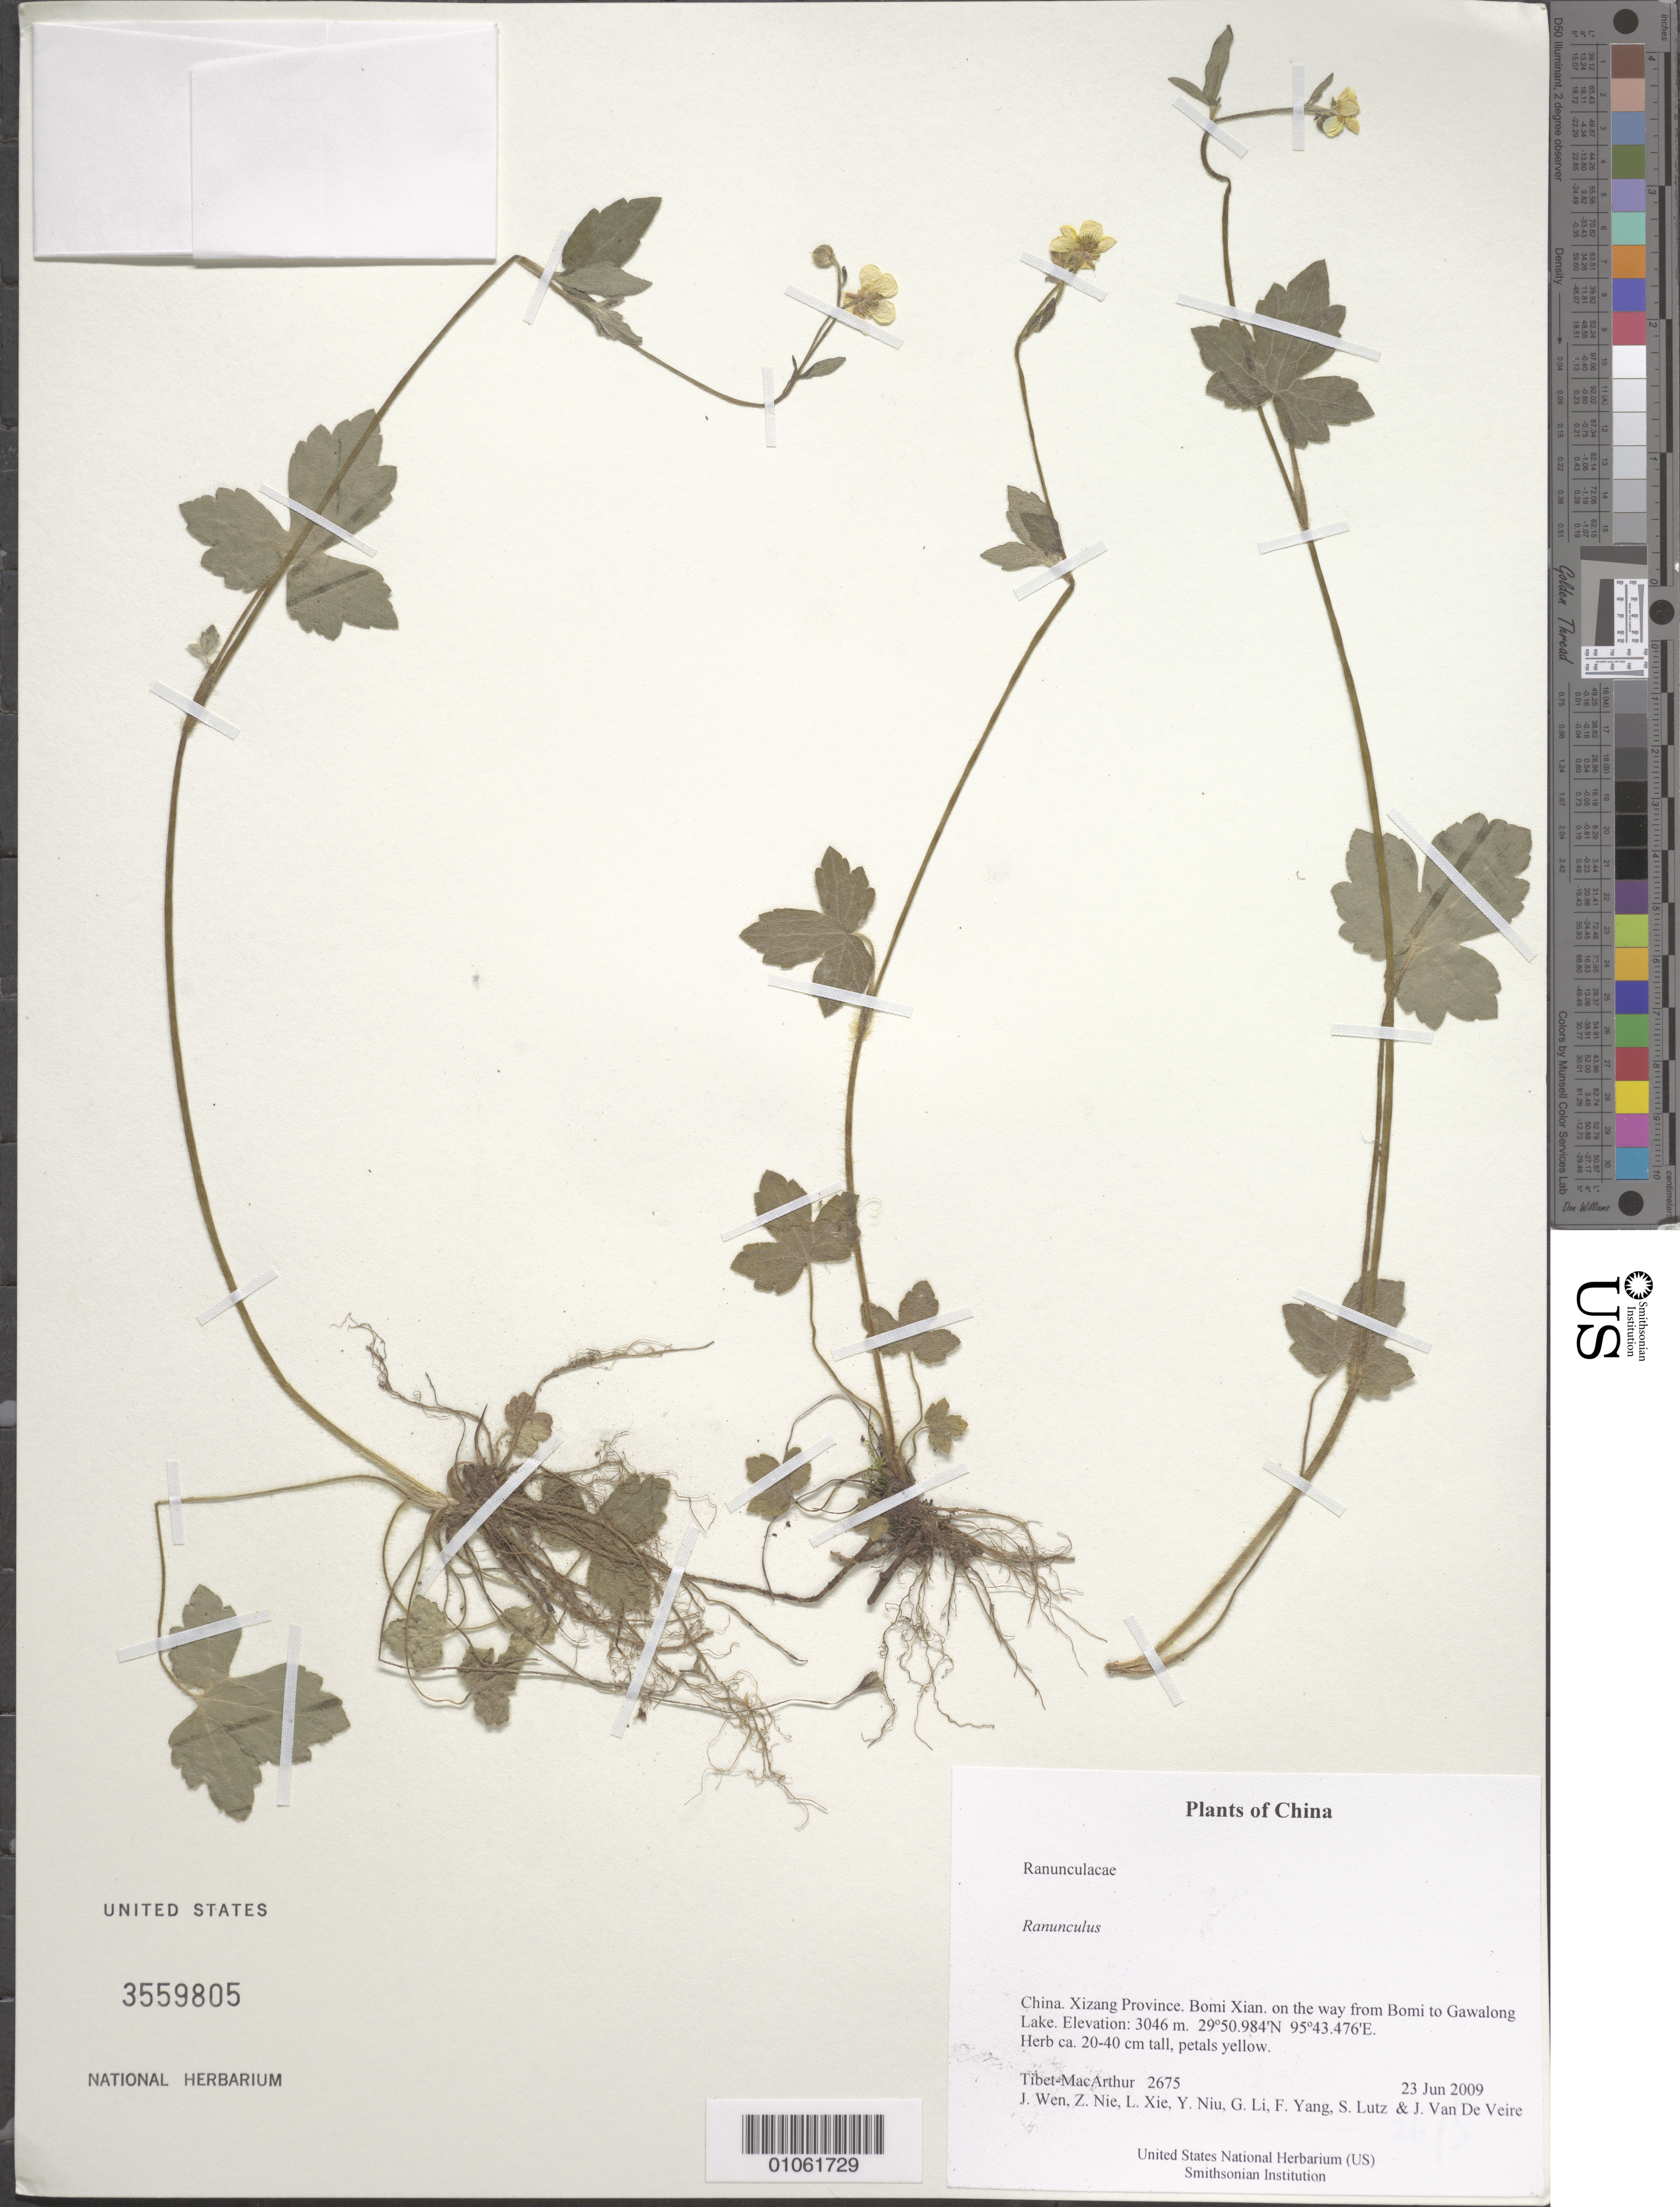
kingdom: Plantae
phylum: Tracheophyta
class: Magnoliopsida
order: Ranunculales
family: Ranunculaceae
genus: Ranunculus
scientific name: Ranunculus sp.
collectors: Tibet-MacArthur, J. Wen, Z. Nie, L. Xie, Y. Niu, G. Li, F. Yang, S. Lutz & J. Van De Veire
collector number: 2675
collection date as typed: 23 Jun 2009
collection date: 2009-06-23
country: China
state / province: Xizang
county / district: Bomi Xian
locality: on the way from Bomi to Gawalong Lake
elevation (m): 3046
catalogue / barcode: US 3559805